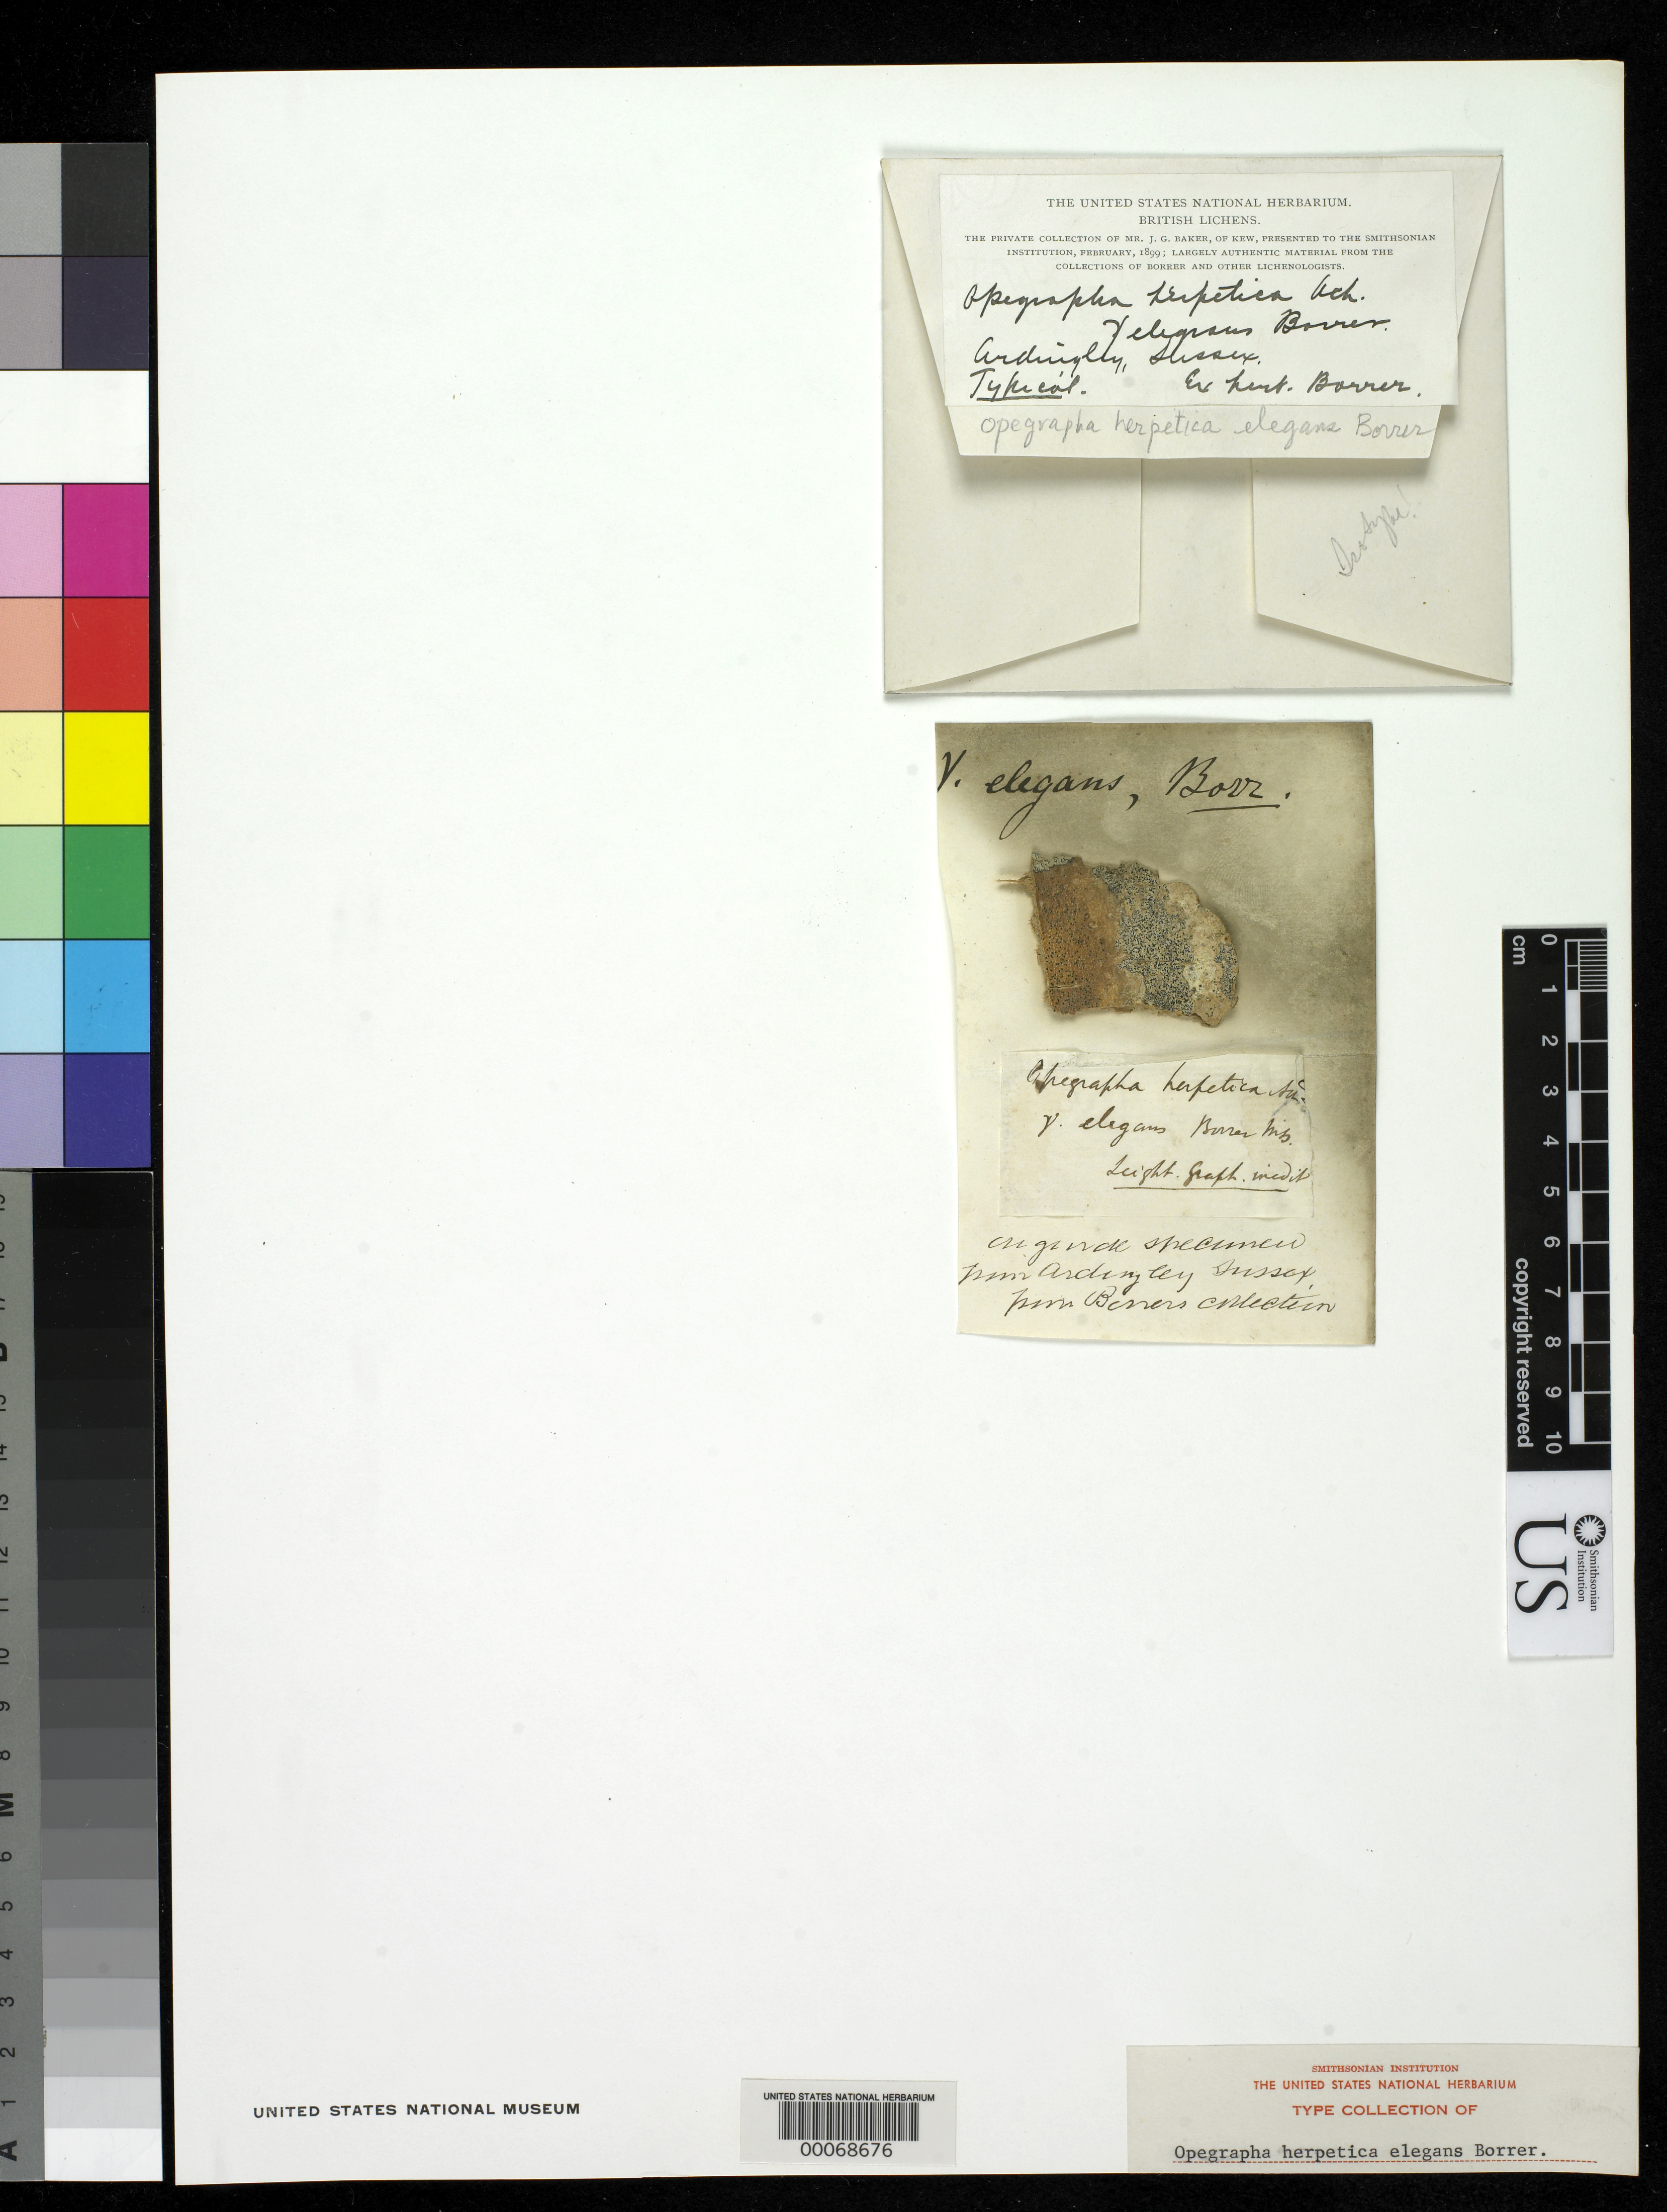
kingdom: Fungi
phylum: Ascomycota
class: Arthoniomycetes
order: Arthoniales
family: Opegraphaceae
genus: Opegrapha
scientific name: Opegrapha herpetica f. elgans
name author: Borrer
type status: Isotype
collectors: W. Borrer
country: United Kingdom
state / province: England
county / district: Sussex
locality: Ardingley.